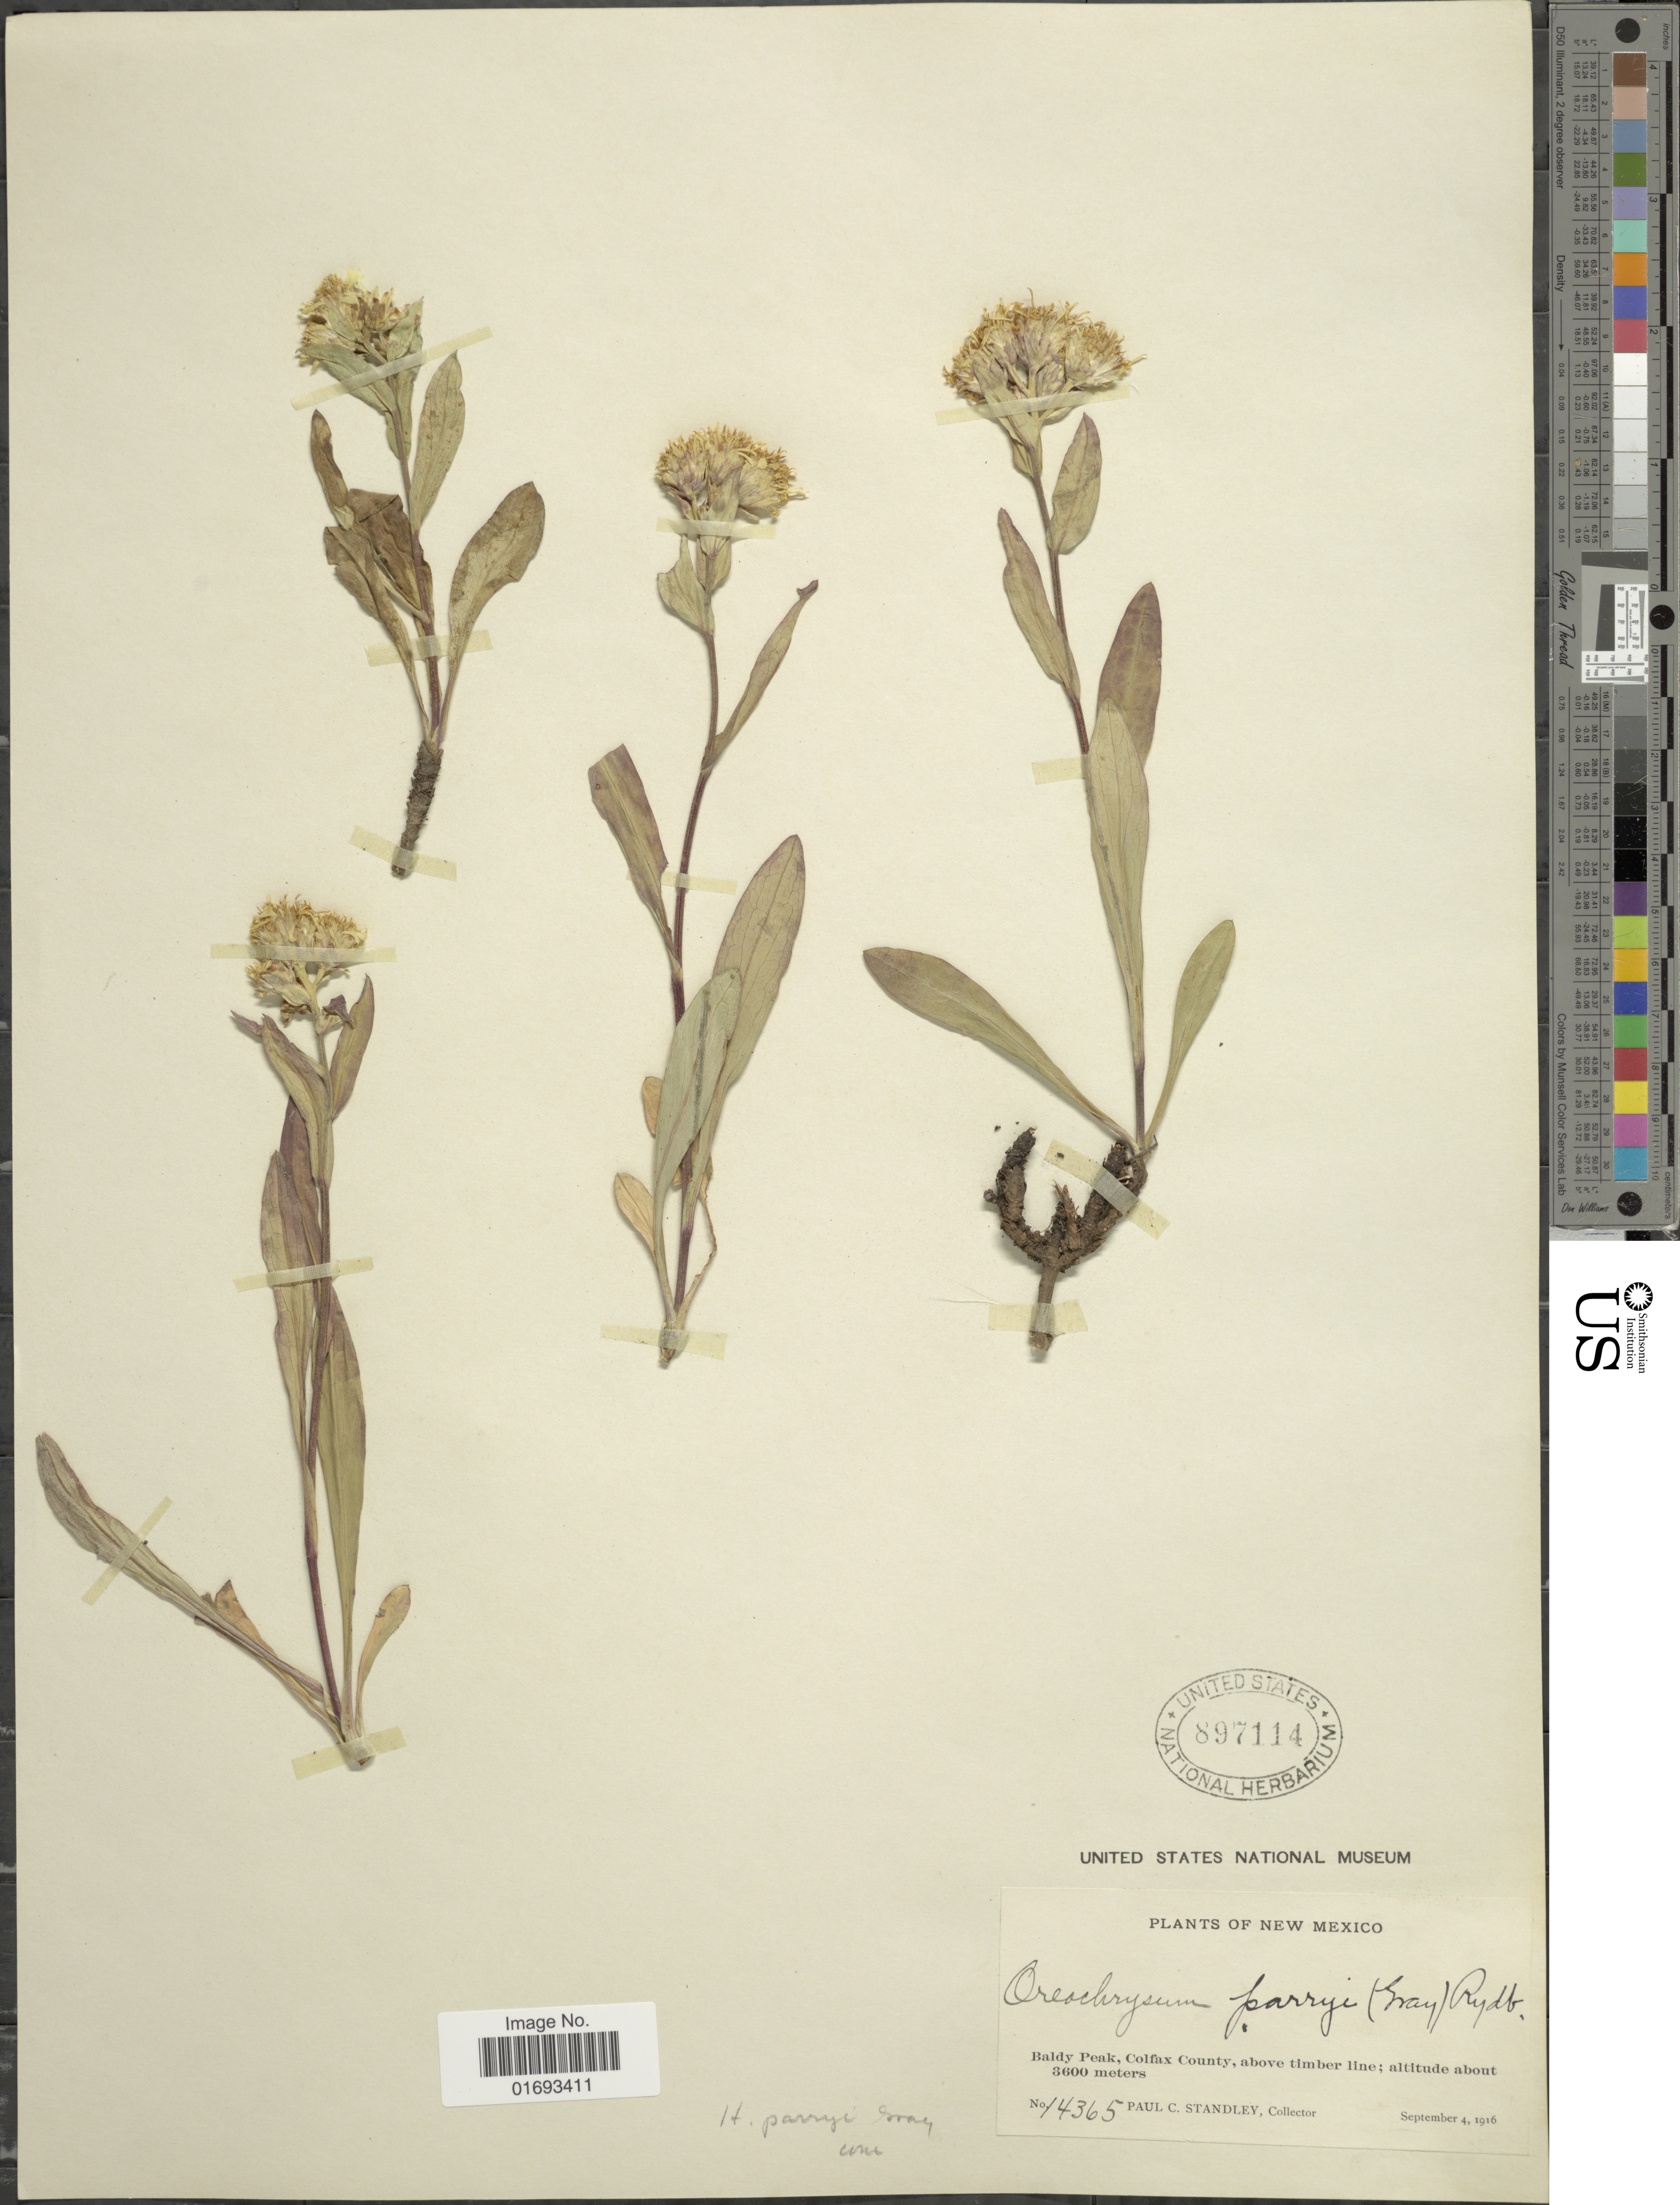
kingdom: Plantae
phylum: Tracheophyta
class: Magnoliopsida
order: Asterales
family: Asteraceae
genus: Oreochrysum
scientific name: Oreochrysum parryi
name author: (A. Gray) Rydb.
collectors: P. C. Standley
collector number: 14365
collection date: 1916-09-04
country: United States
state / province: New Mexico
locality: Baldy Peak, Colfax County, above timbler line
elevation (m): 3600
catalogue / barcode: US 897114